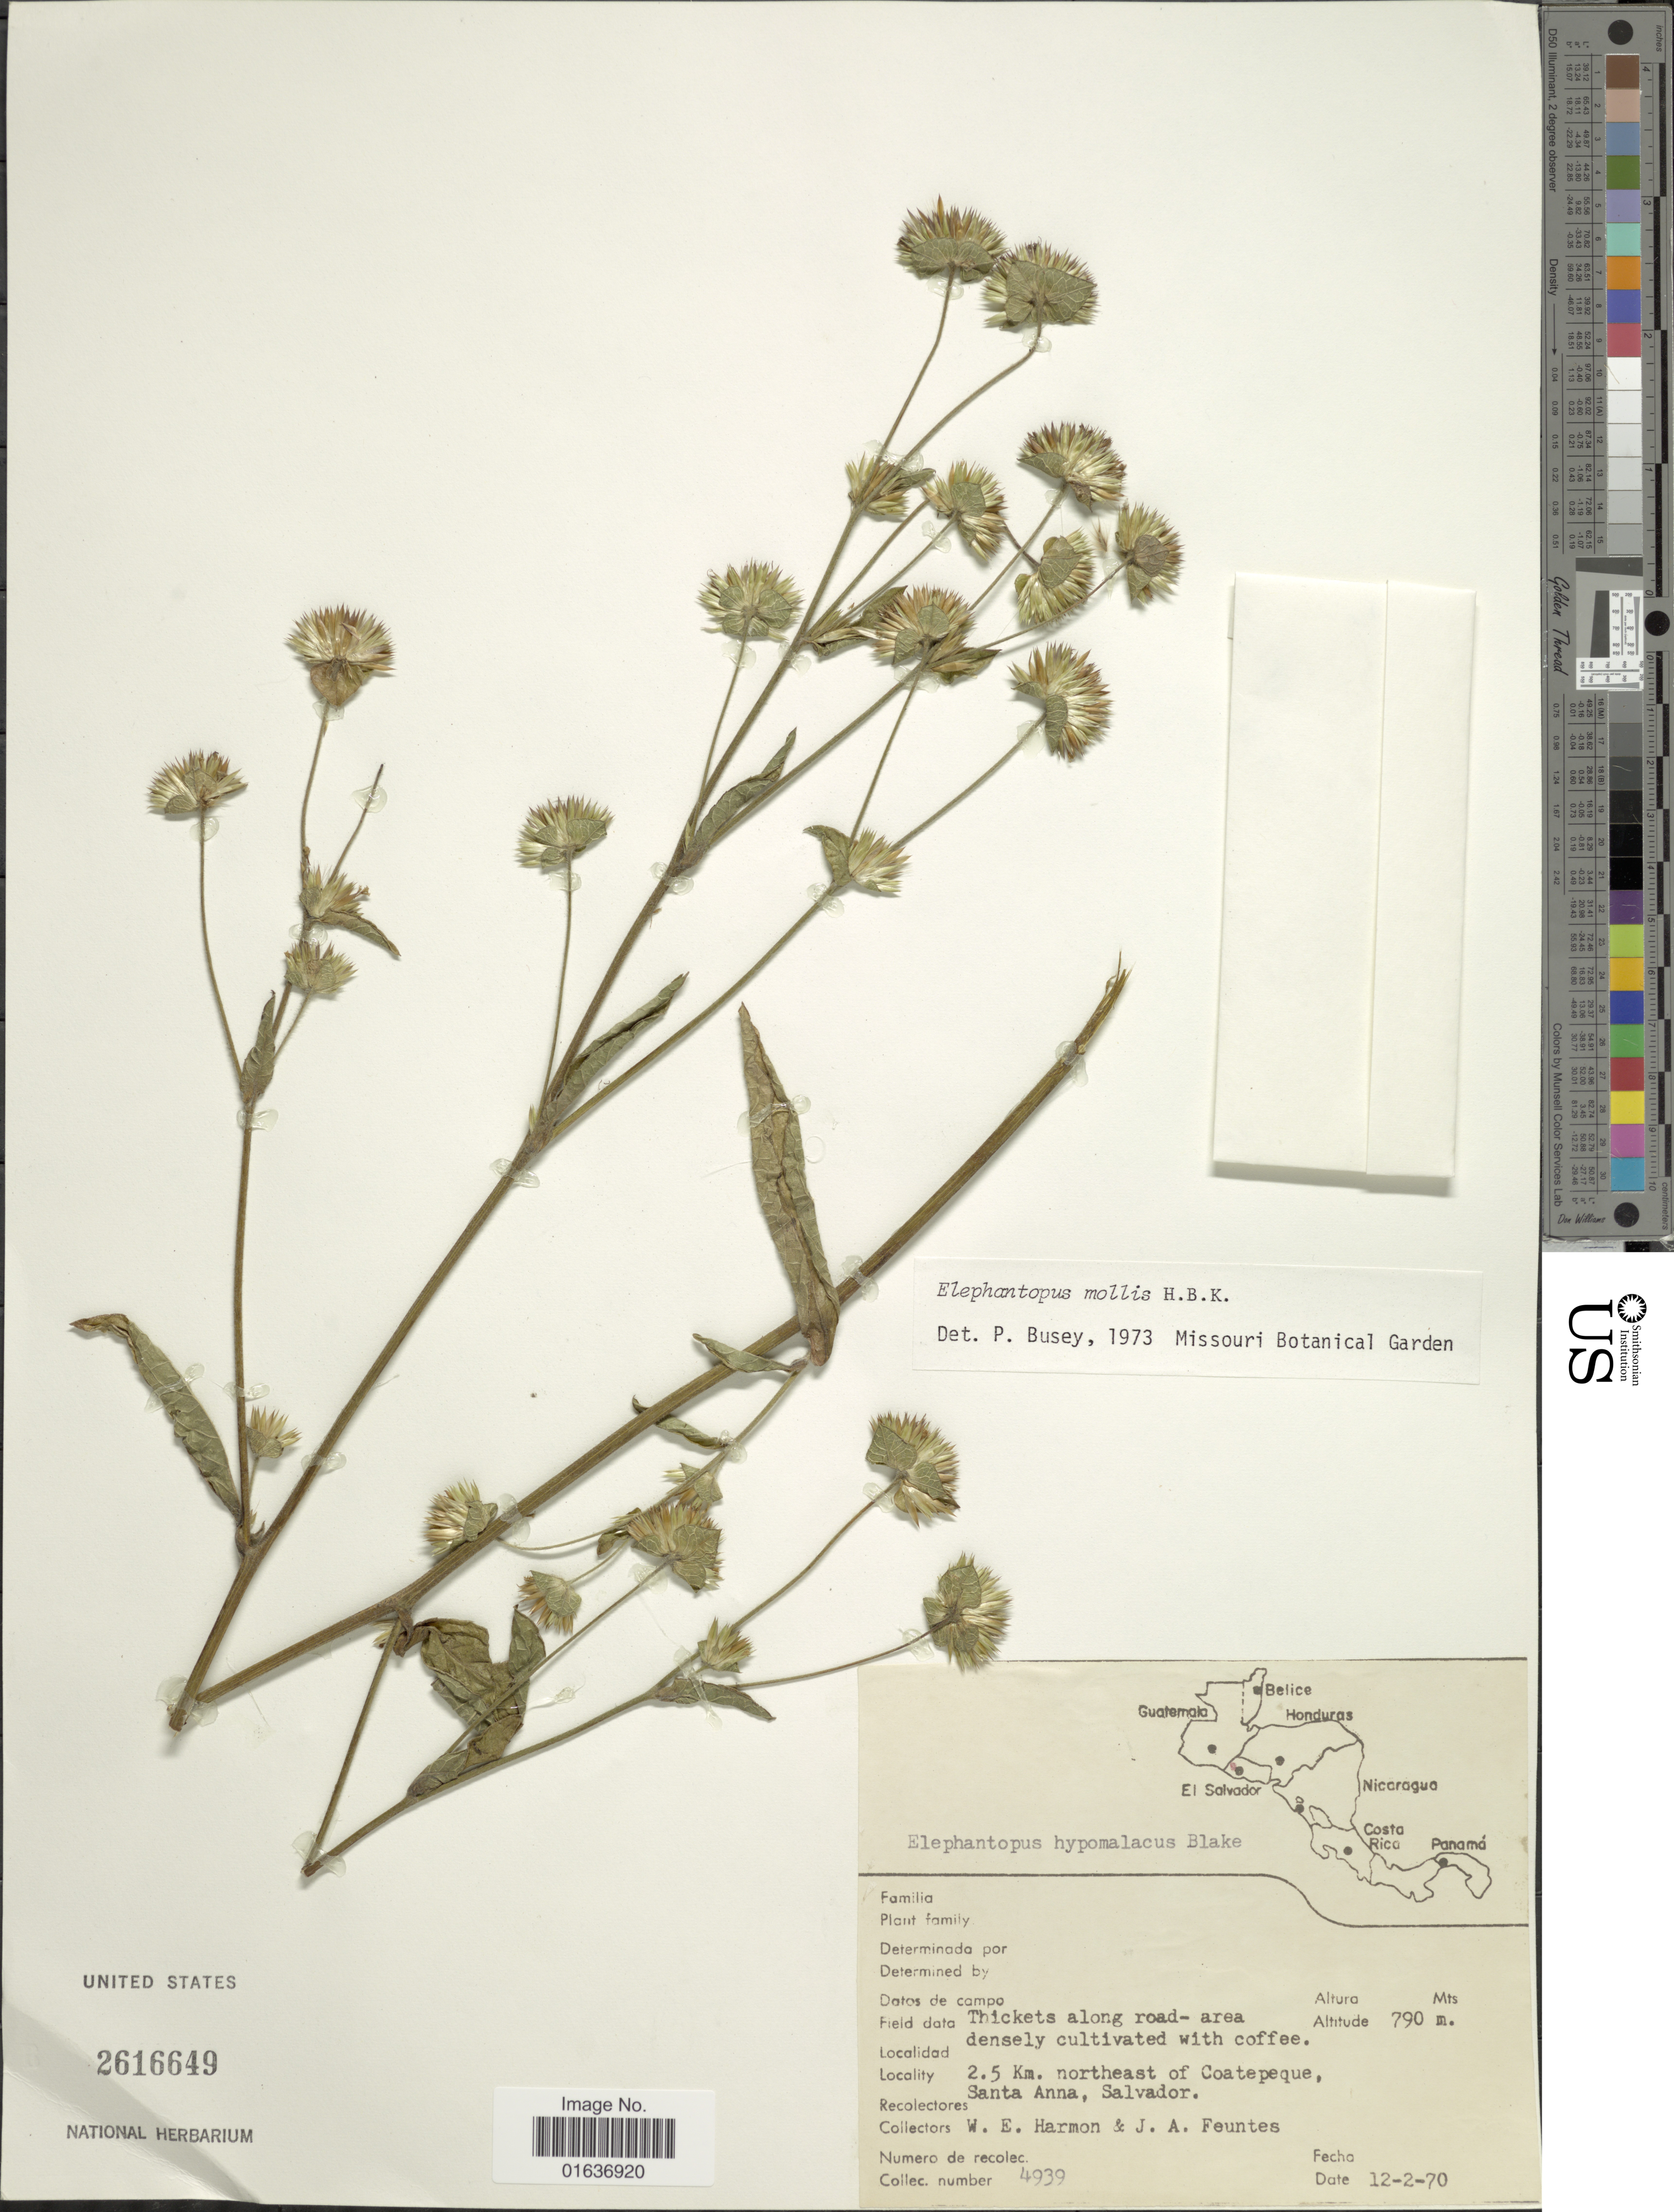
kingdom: Plantae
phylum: Tracheophyta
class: Magnoliopsida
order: Asterales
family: Asteraceae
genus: Elephantopus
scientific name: Elephantopus mollis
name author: Kunth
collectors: W. E. Harmon & J. Fuentes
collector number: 4939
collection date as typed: Transcribed d/m/y: 12/2/70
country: El Salvador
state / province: Santa Ana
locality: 2.5 km. northeast of Coatepeque, Santa Anna, Salvador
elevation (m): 790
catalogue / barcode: US 2616649